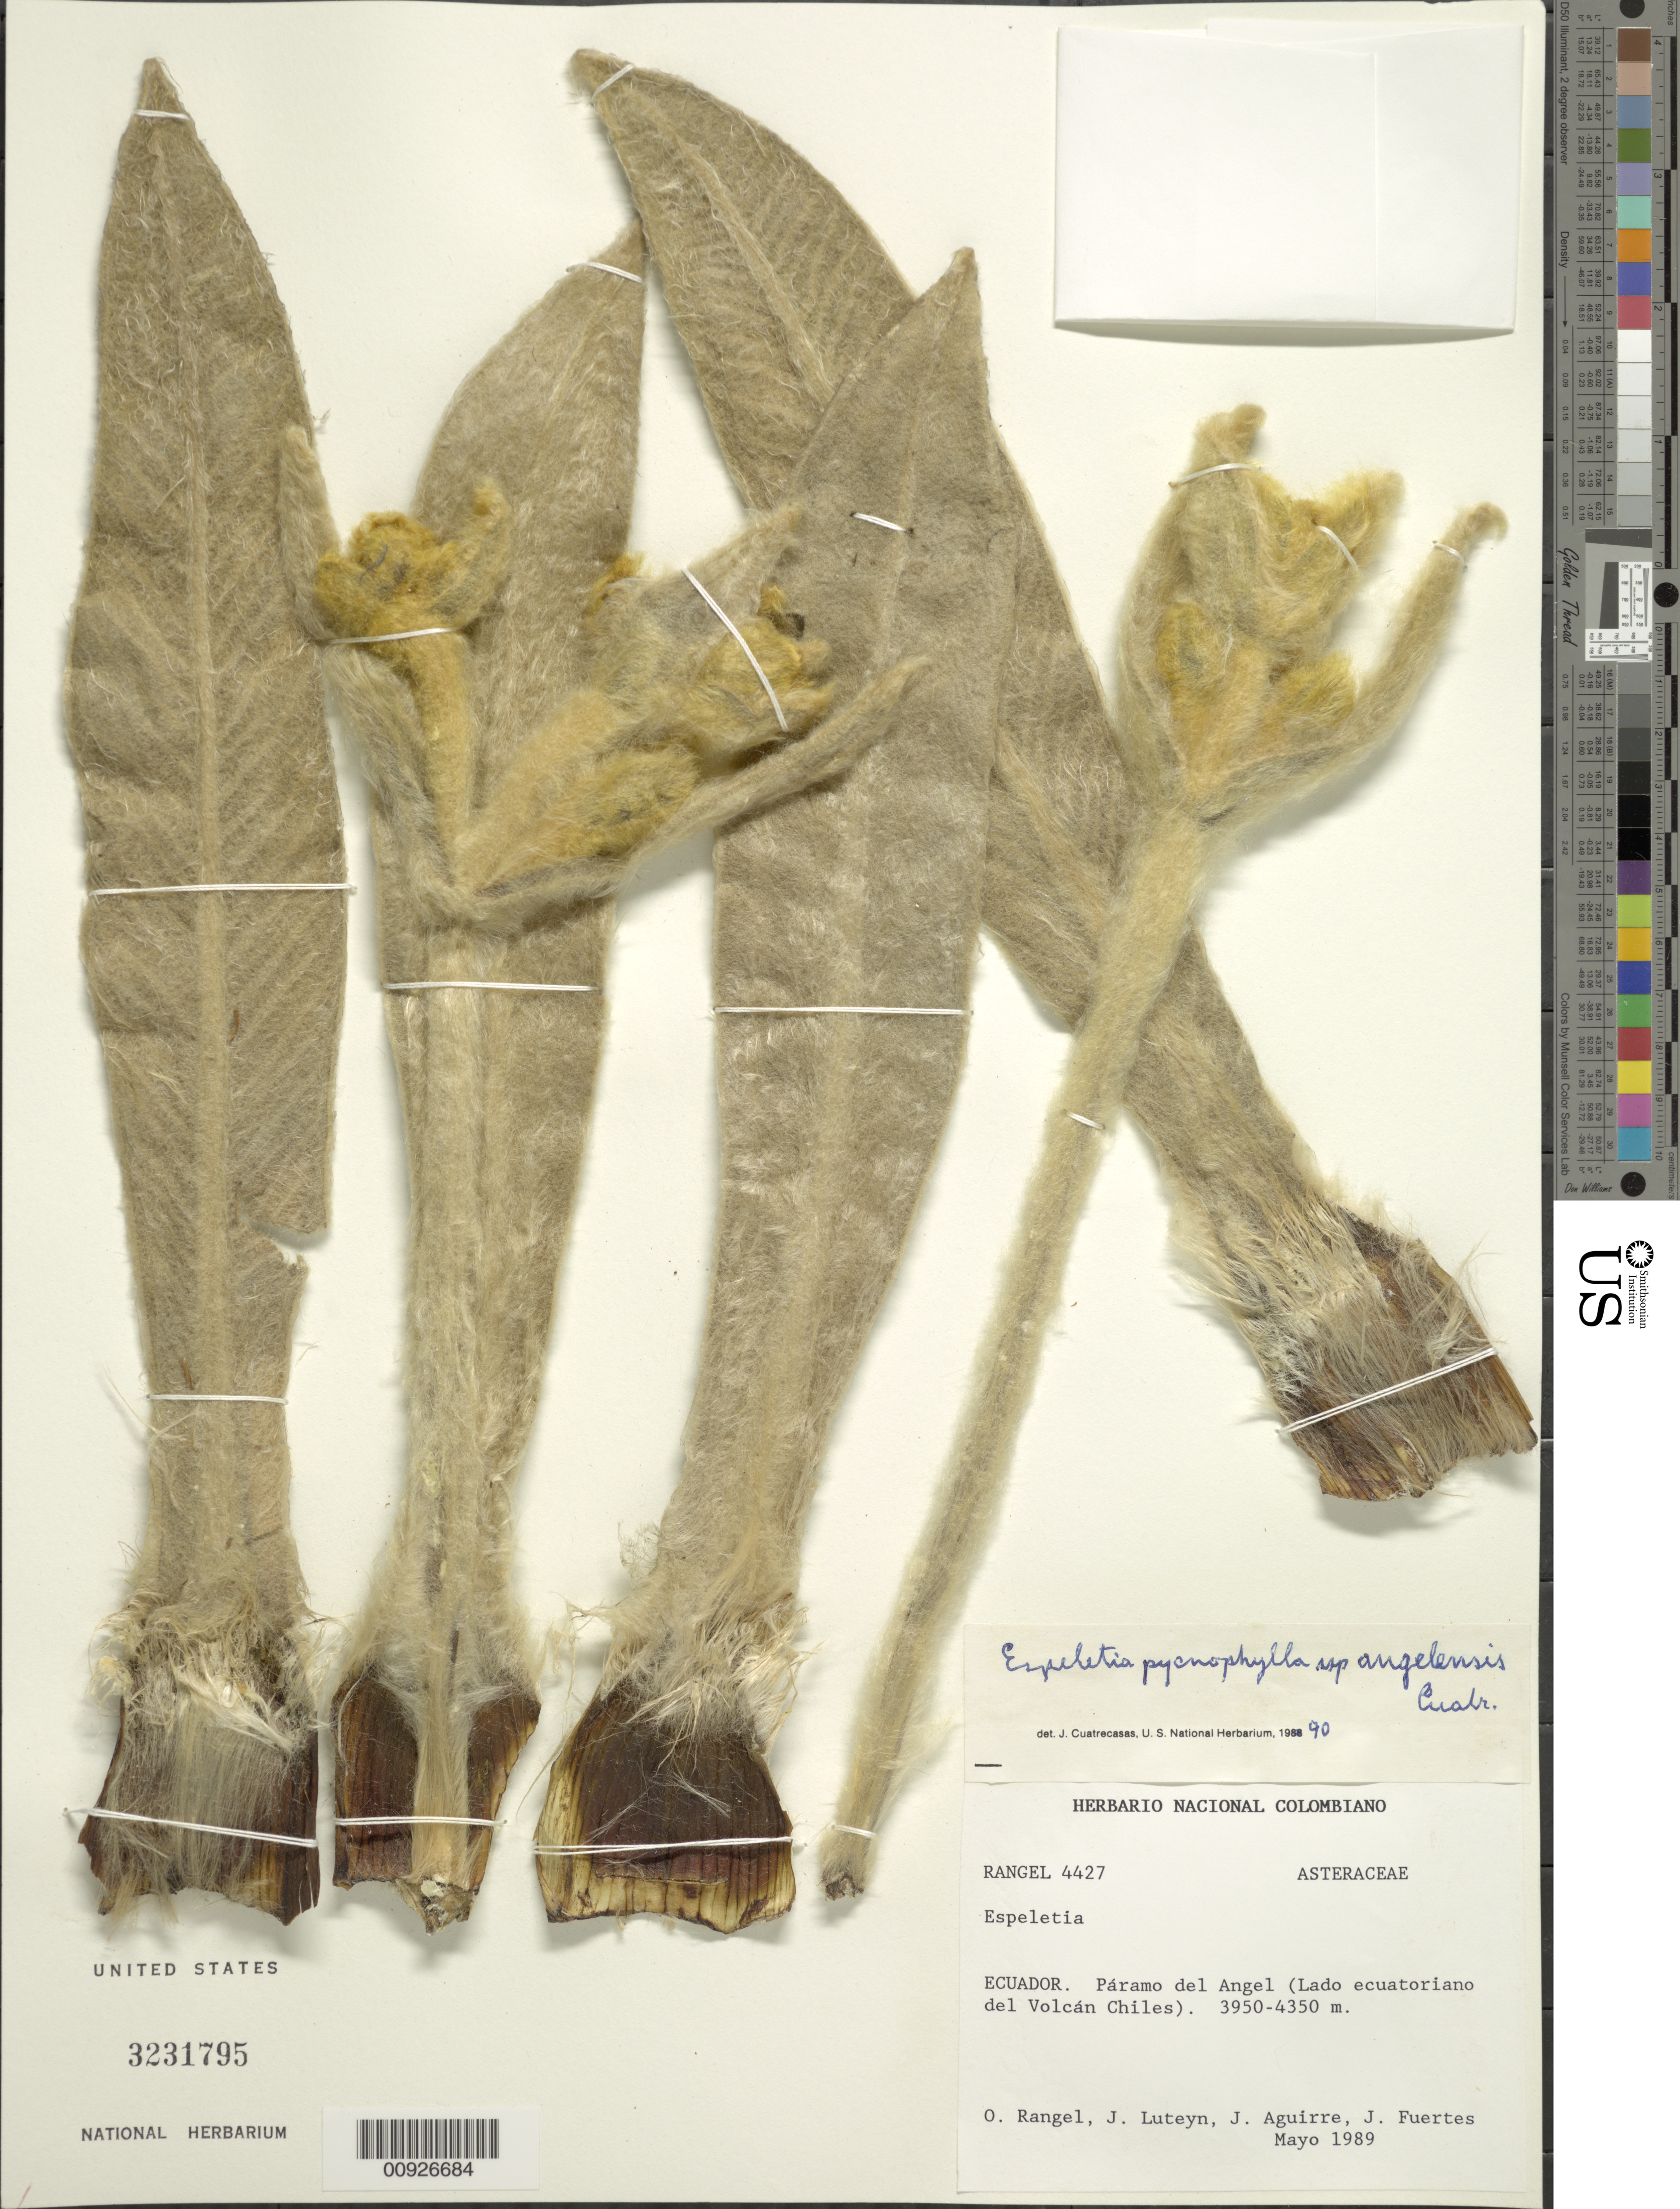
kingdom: Plantae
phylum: Tracheophyta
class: Magnoliopsida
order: Asterales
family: Asteraceae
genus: Espeletia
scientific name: Espeletia pycnophylla subsp. angelensis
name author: Cuatrec.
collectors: J. O. Rangel Ch., J. L. Luteyn, J. Aguirre & J. Fuertes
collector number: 4427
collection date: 1989-05-01/1989-05-31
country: Ecuador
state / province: Carchi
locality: Páramo del Ángel. Lado ecuatoriano del Volcán Chiles.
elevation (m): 3950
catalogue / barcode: US 3231795